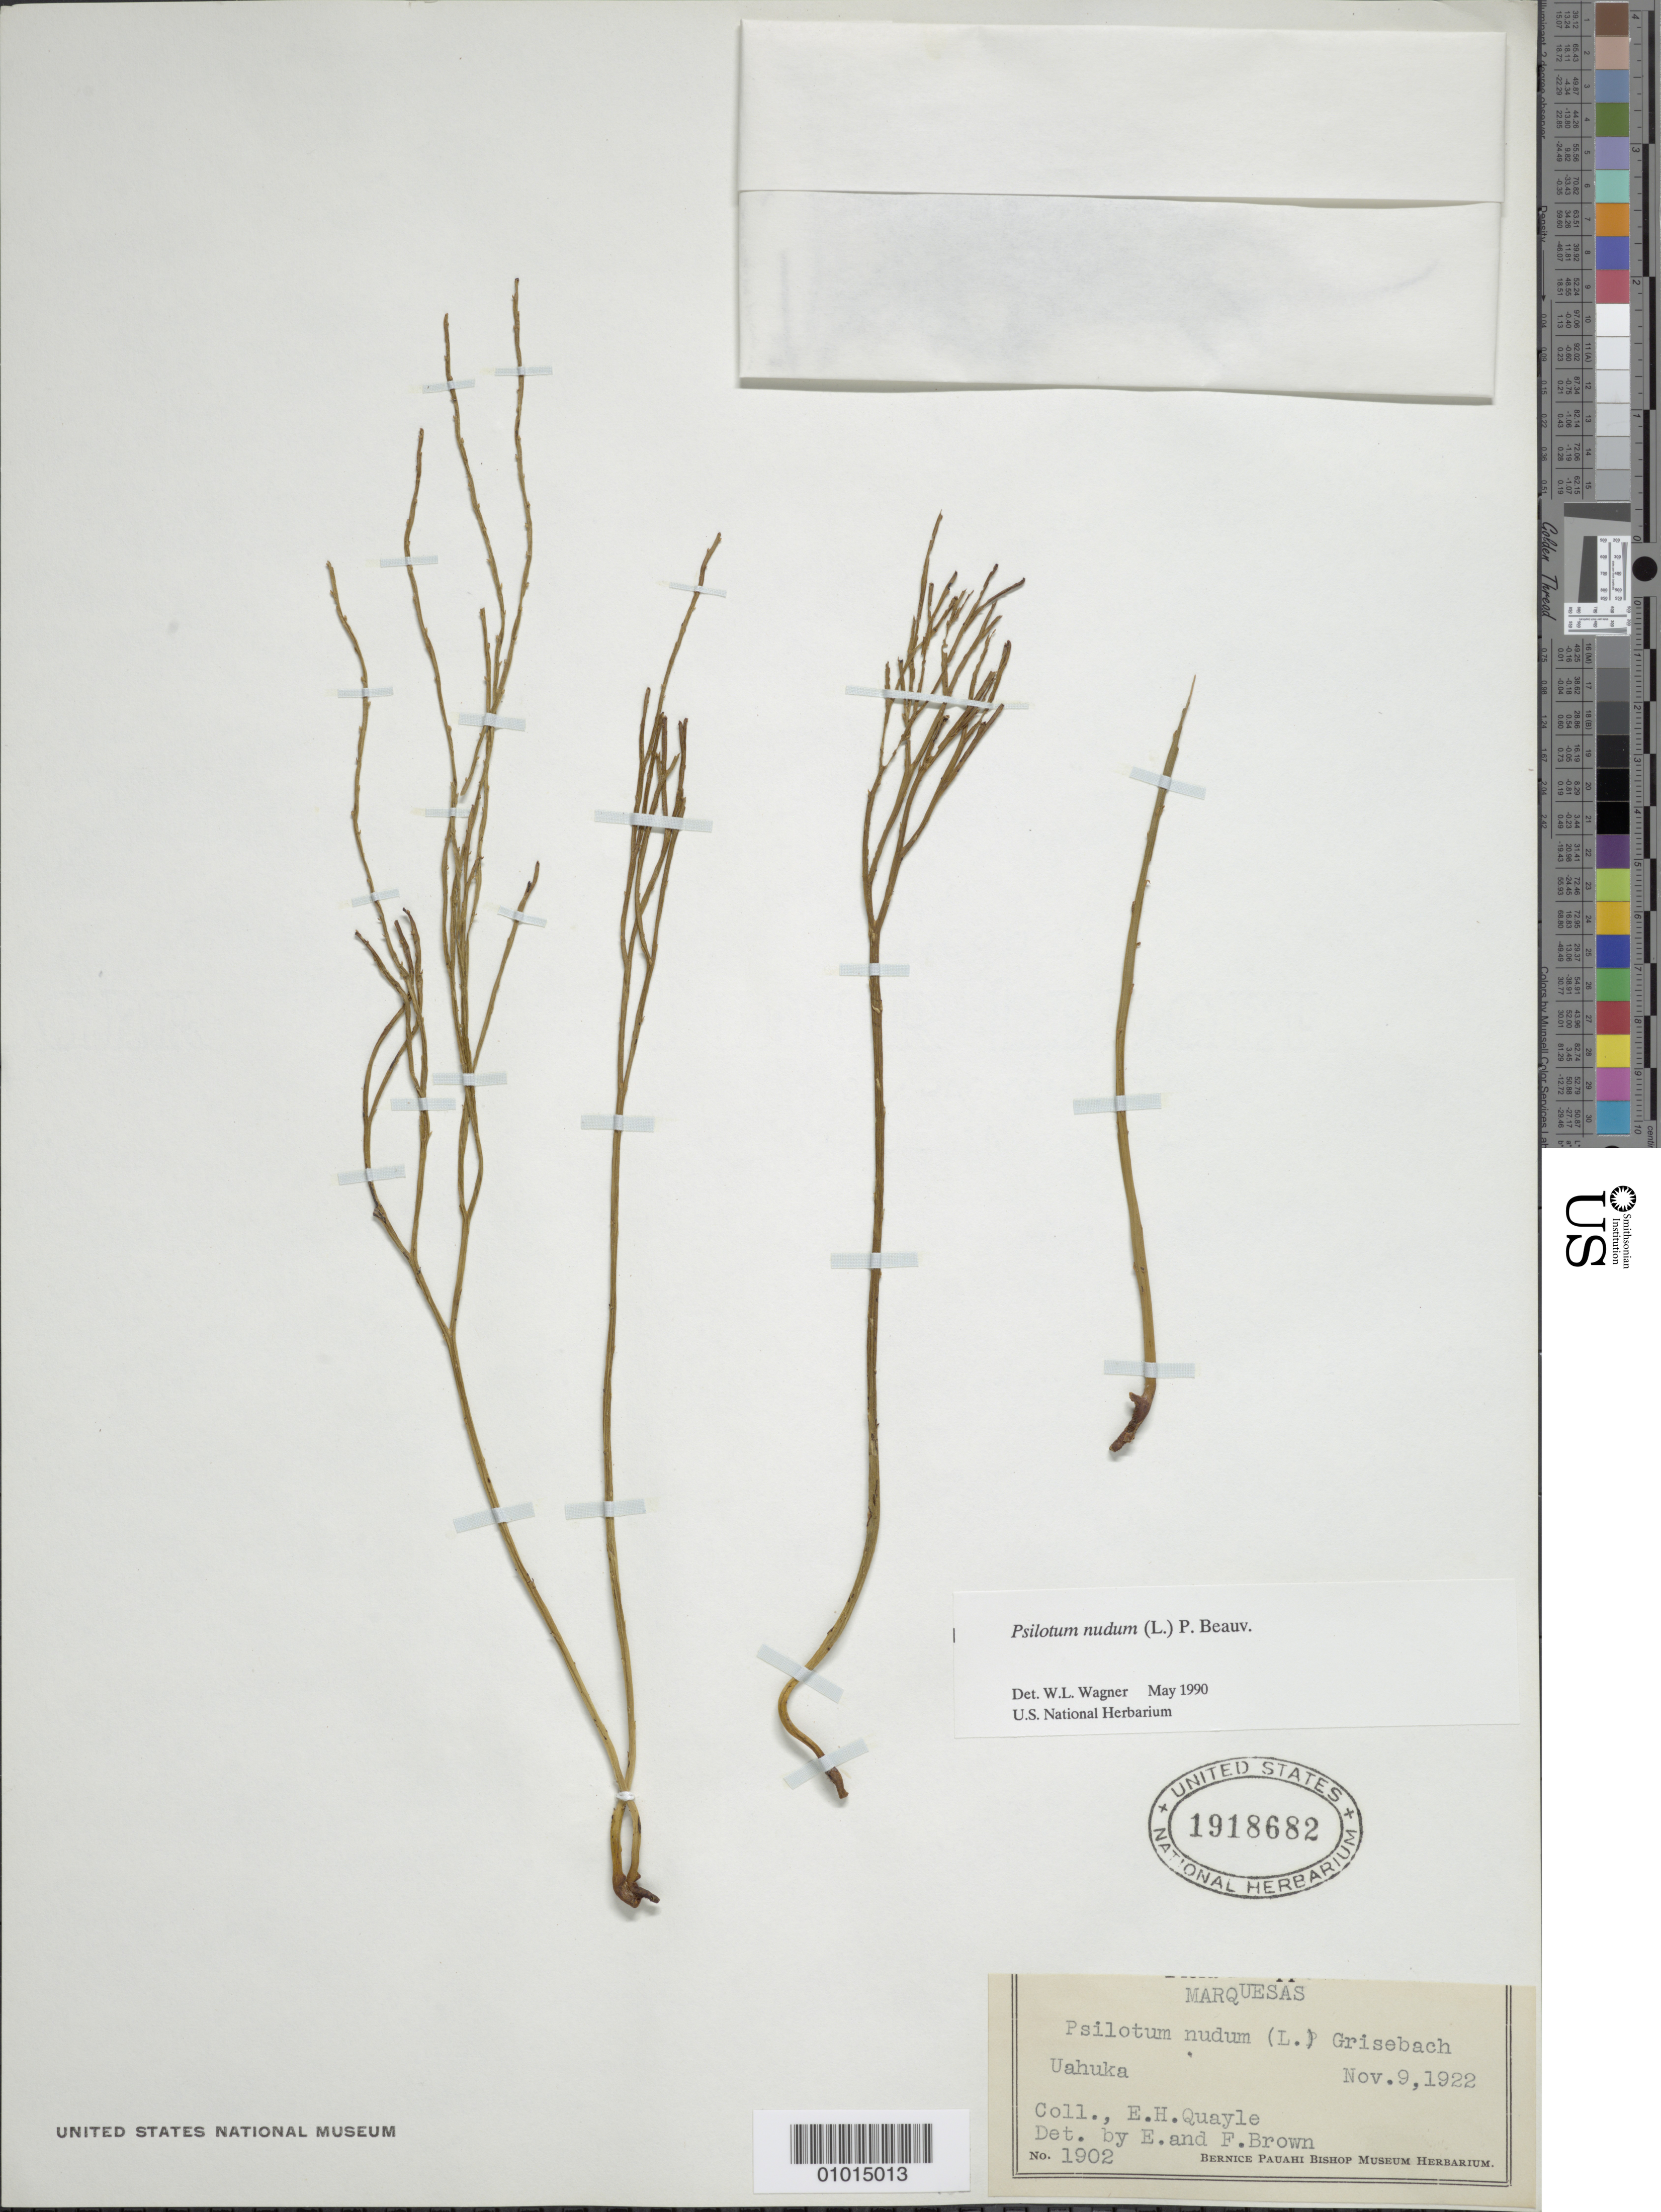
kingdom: Plantae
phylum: Tracheophyta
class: Polypodiopsida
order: Psilotales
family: Psilotaceae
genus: Psilotum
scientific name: Psilotum nudum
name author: (L.) P. Beauv.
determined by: Wagner, W. L., (BOT), Smithsonian Institution - National Museum of Natural History (UNITED STATES)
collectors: E. Quayle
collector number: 1902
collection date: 1922-11-09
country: French Polynesia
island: Ua Huka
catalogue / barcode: US 1918682